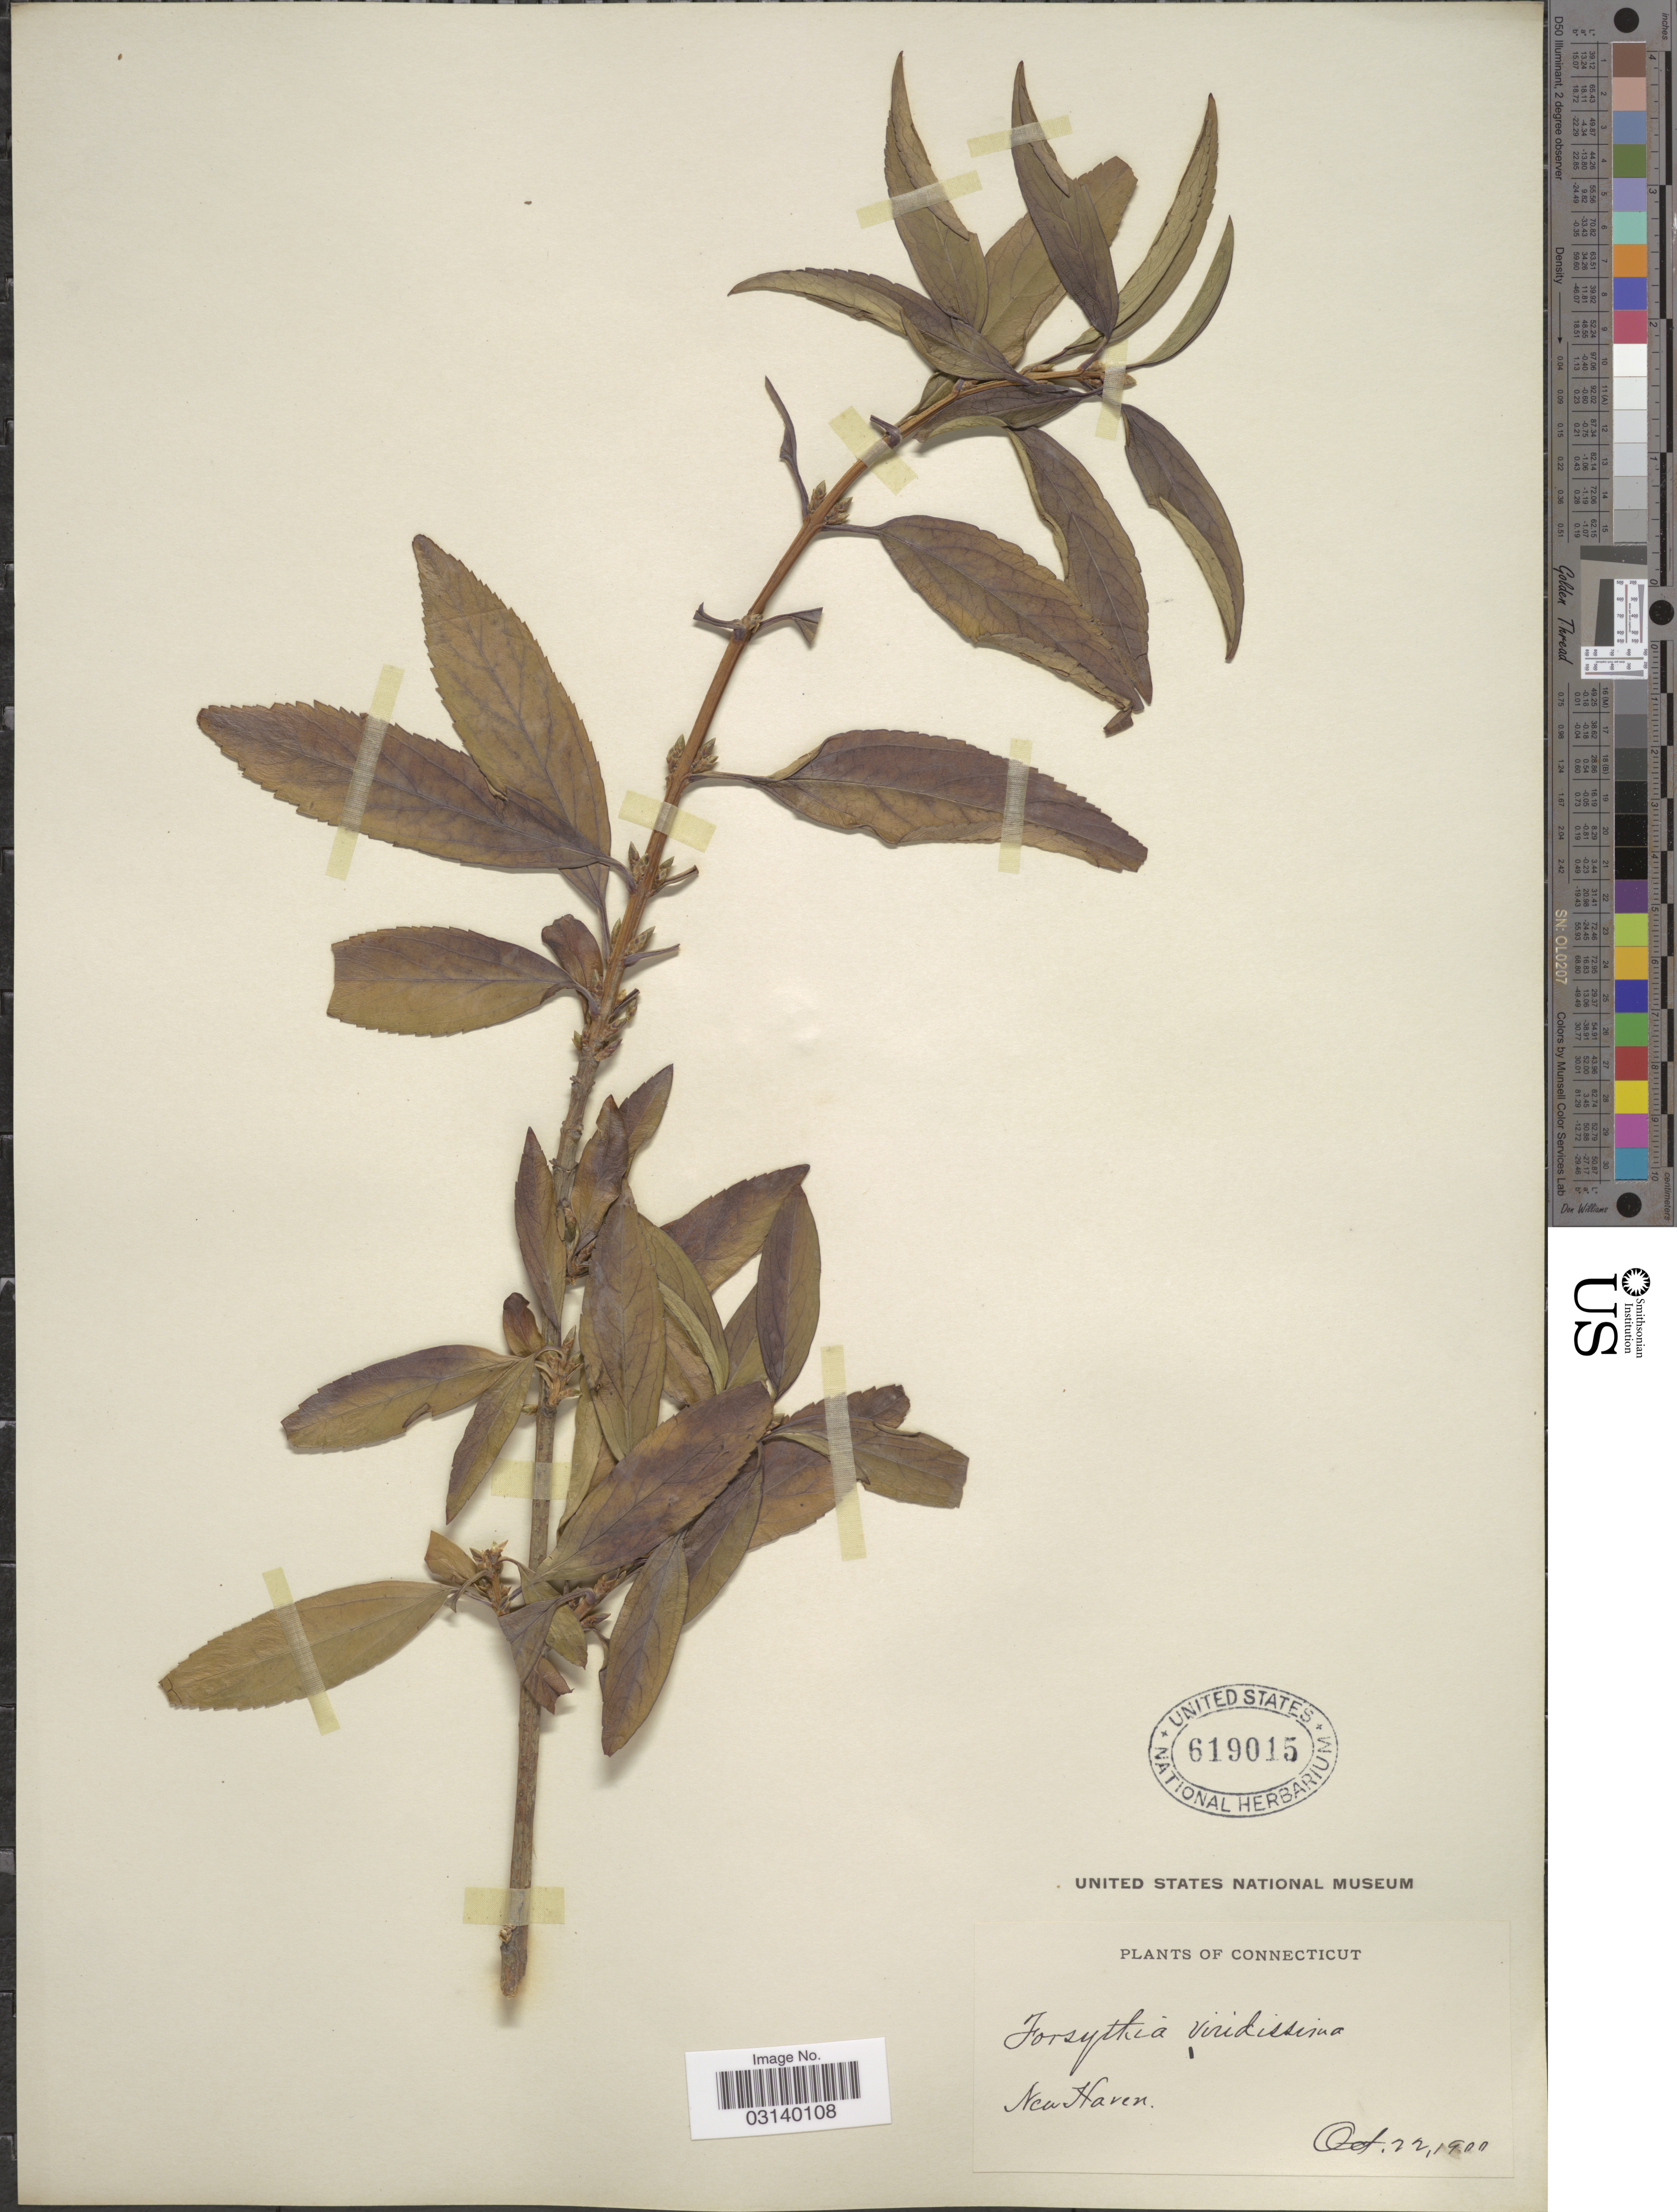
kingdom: Plantae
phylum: Tracheophyta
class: Magnoliopsida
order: Lamiales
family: Oleaceae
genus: Forsythia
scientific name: Forsythia viridissima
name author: Lindl.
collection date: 1900-10-22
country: United States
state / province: Connecticut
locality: New Haven.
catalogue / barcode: US 619015